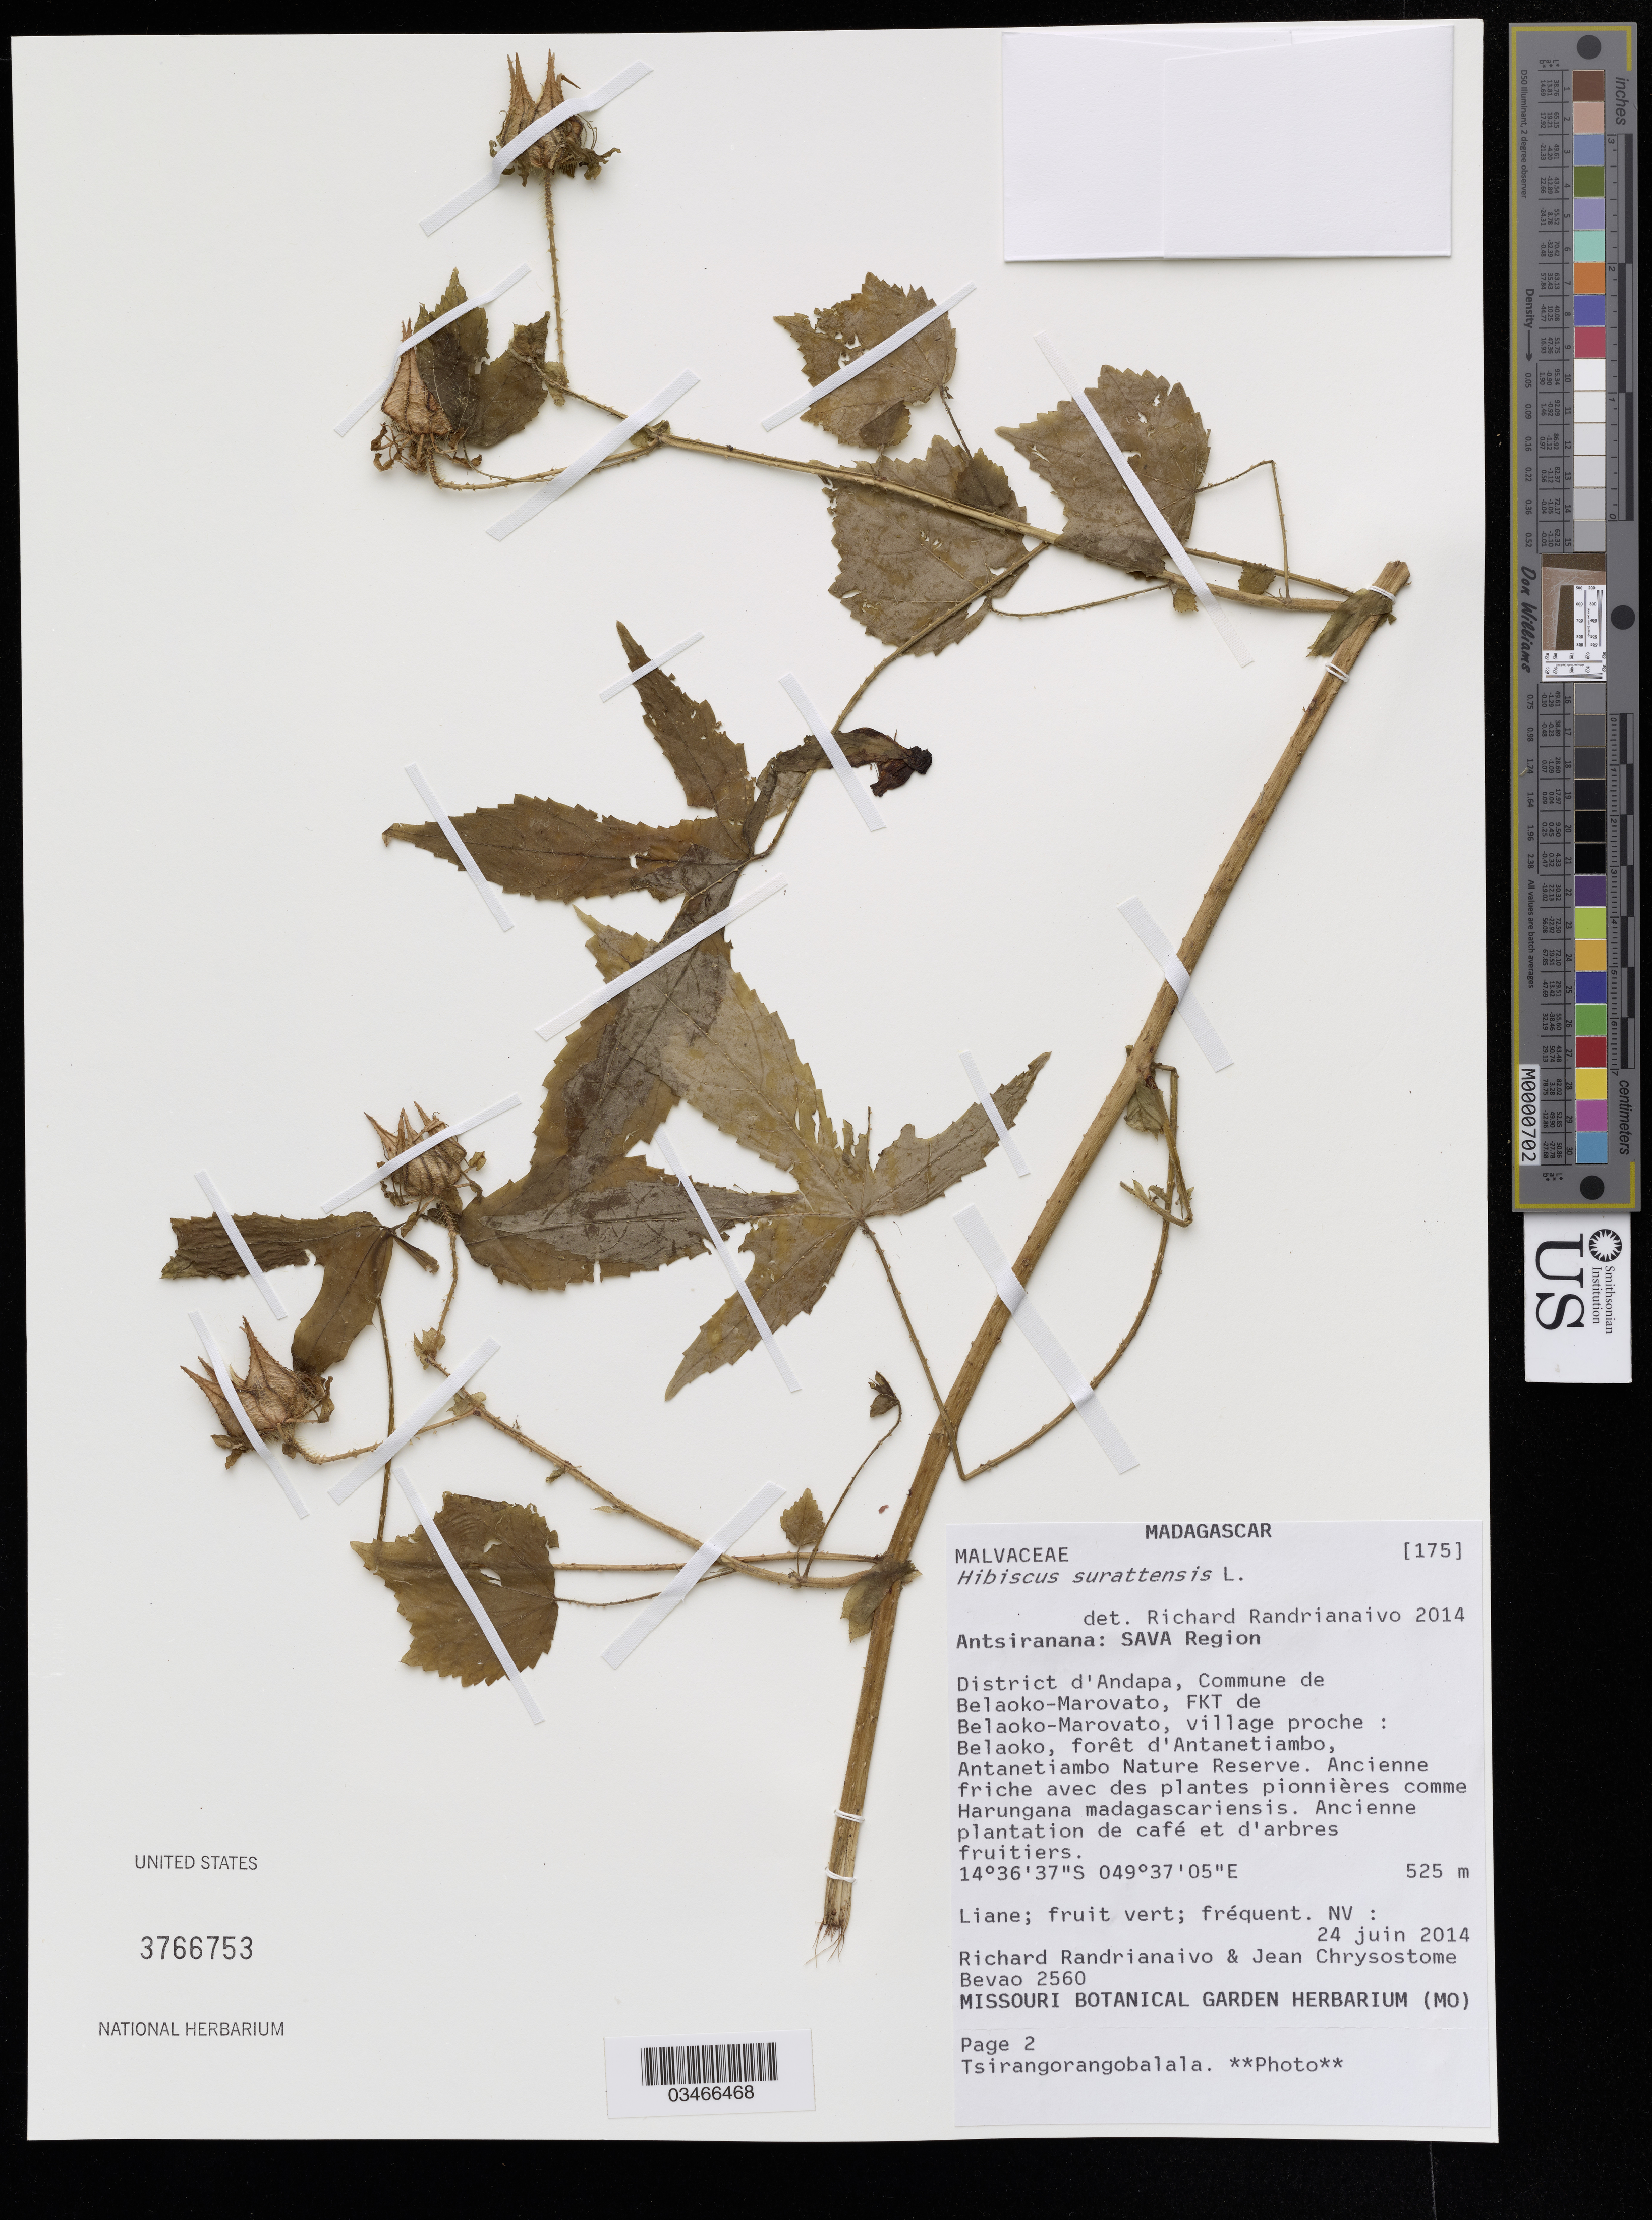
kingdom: Plantae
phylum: Tracheophyta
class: Magnoliopsida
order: Malvales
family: Malvaceae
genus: Sabdariffa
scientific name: Sabdariffa surattensis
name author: (L.) M.M. Hanes & R.L. Barrett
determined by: Dorr, Laurence J., Curator (BOT), Smithsonian Institution - National Museum of Natural History (UNITED STATES)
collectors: R. Randrianaivo & J. Chrysostome Bevao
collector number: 2560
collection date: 2014-06-24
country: Madagascar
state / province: Antsiranana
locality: Sava Region, District d'Andapa, Commune de Belaoko-Marovato, FKT de Belaoko-Marovato, village proche: Belaoke, forêt d'Antanetiambo, Antanetiambo Nature Reserve.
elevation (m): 525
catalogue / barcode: US 3766753